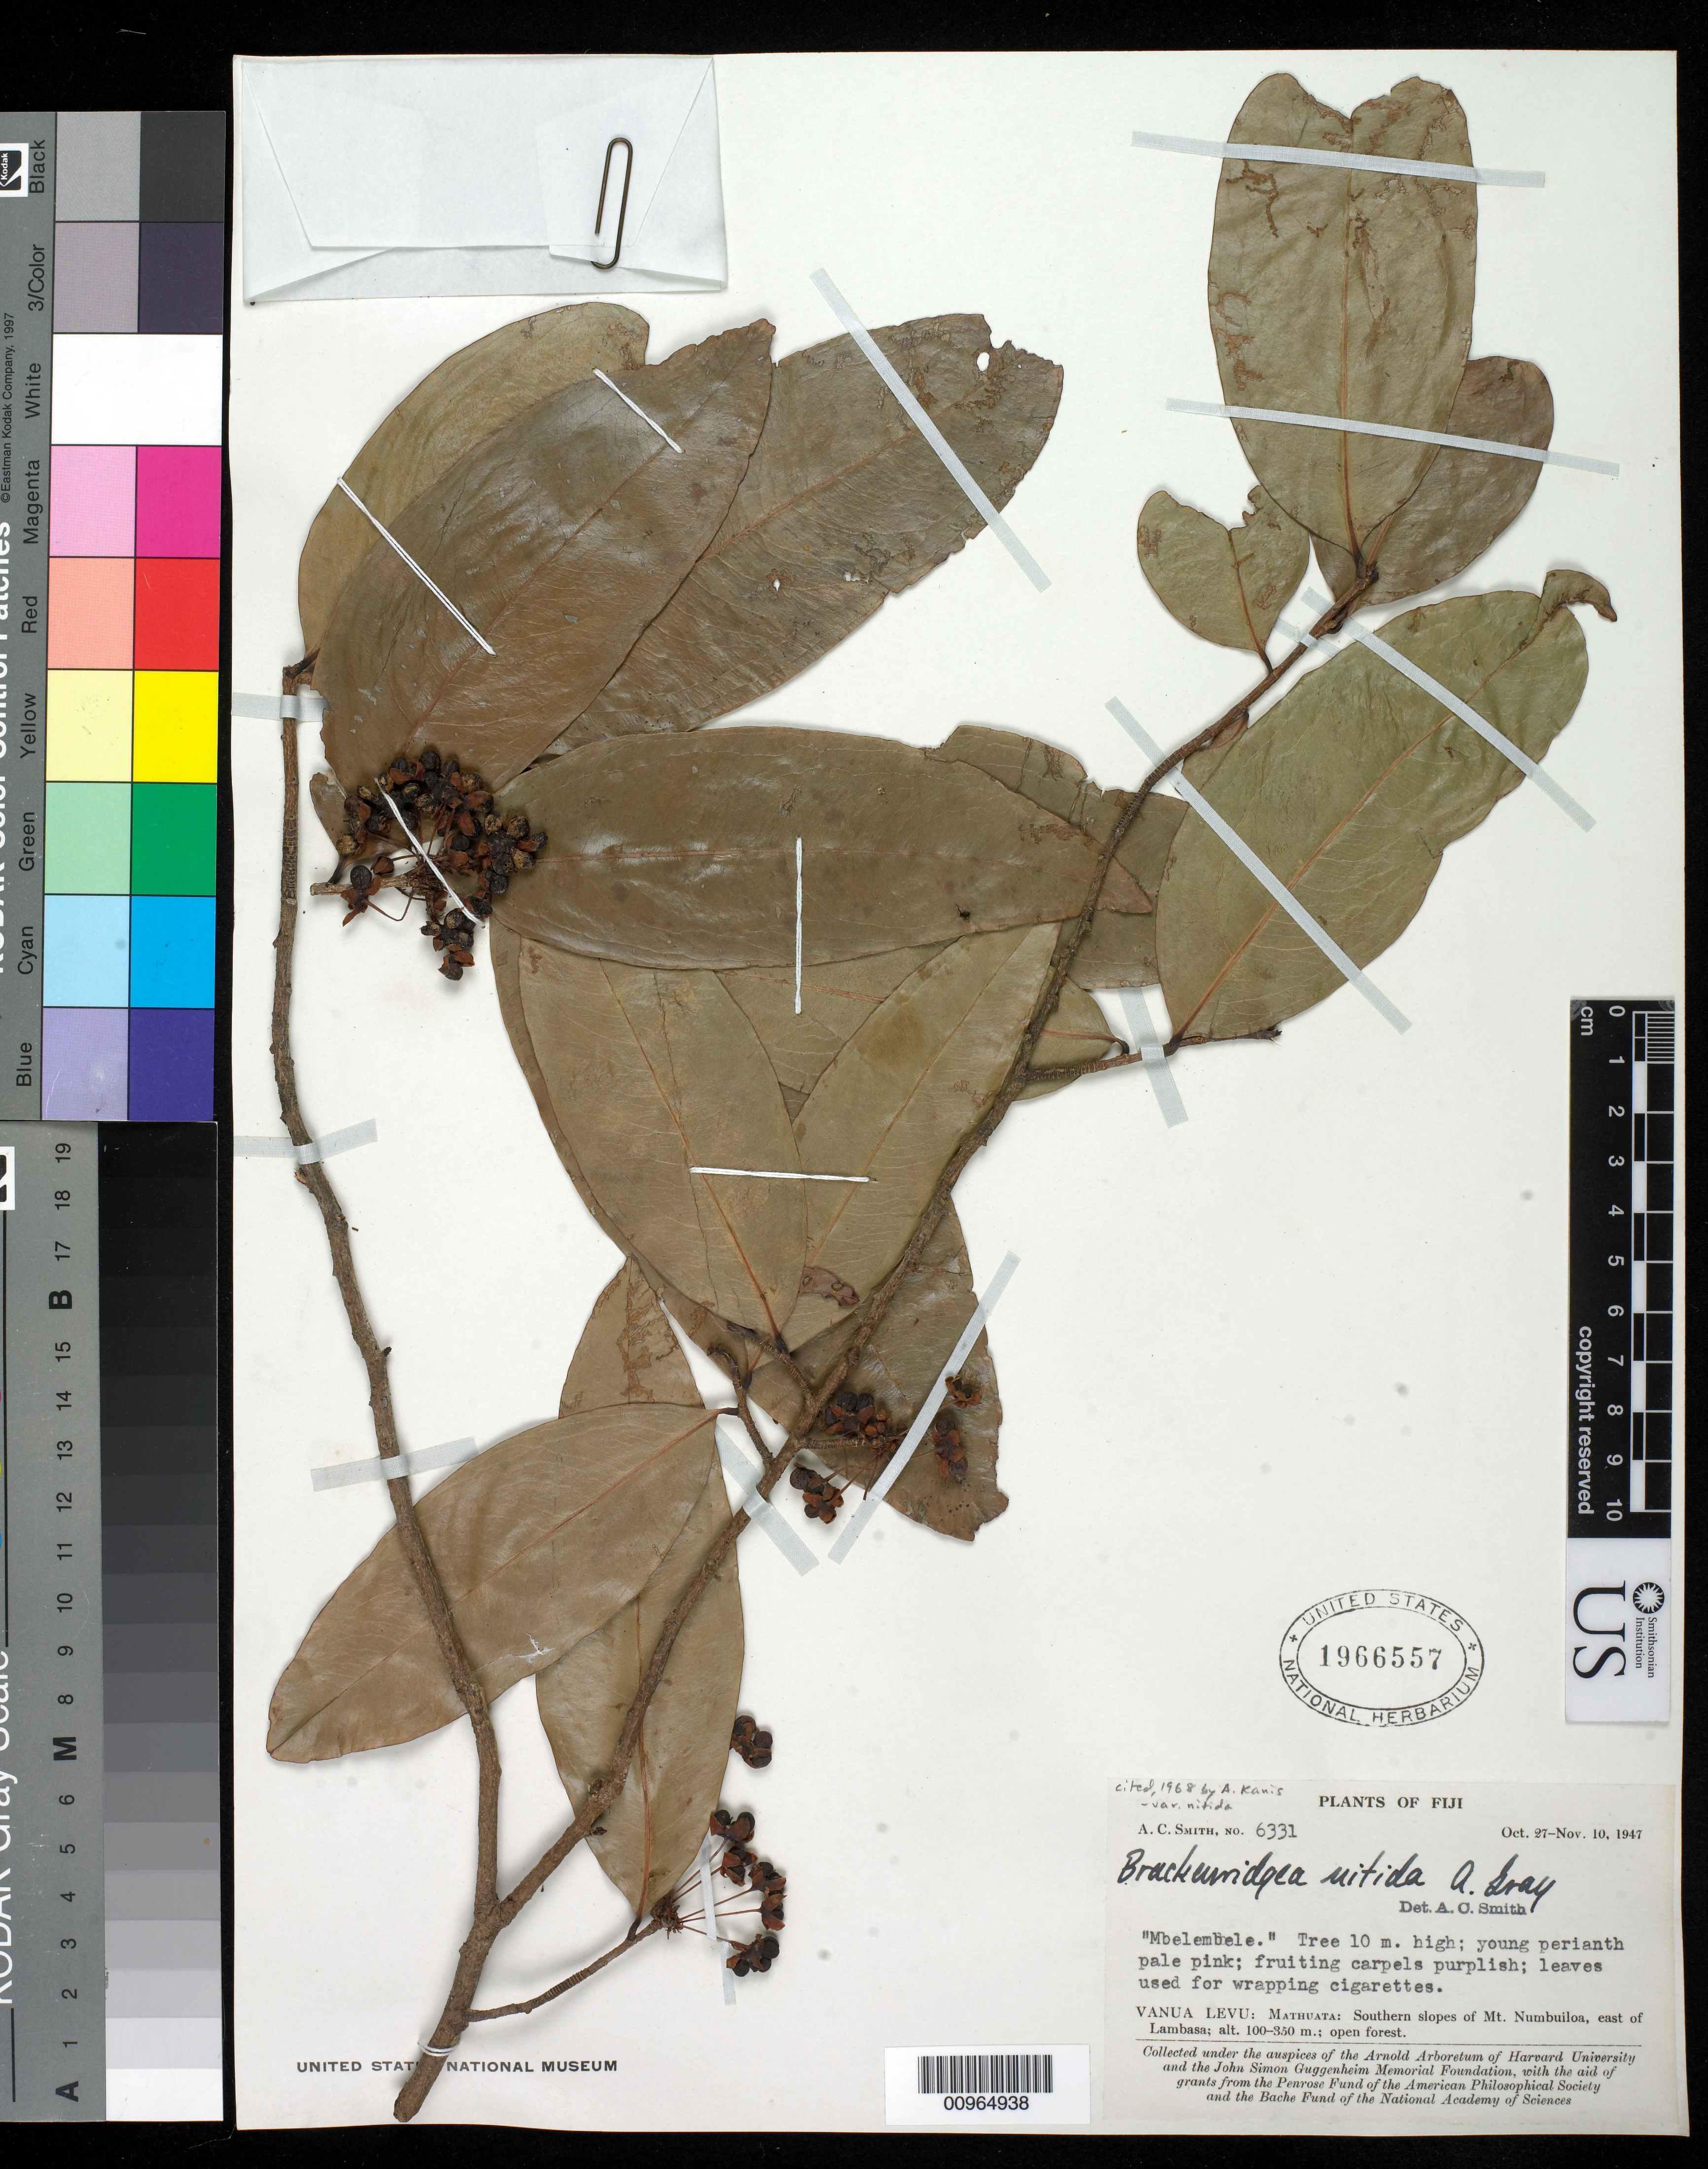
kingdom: Plantae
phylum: Tracheophyta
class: Magnoliopsida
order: Malpighiales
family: Ochnaceae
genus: Brackenridgea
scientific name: Brackenridgea nitida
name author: A. Gray in Wilkes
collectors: C. A. Smith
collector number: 6331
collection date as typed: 27 Oct 1947 to 10 Nov 1947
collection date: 1947-10-27/1947-11-10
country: Fiji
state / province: Northern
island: Macuata-i-wai [Mathuata-i-wai]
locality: Mathuata: Southern slopes of Mt. Numbuiloa, east of Lambasa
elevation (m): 100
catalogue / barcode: US 1966557